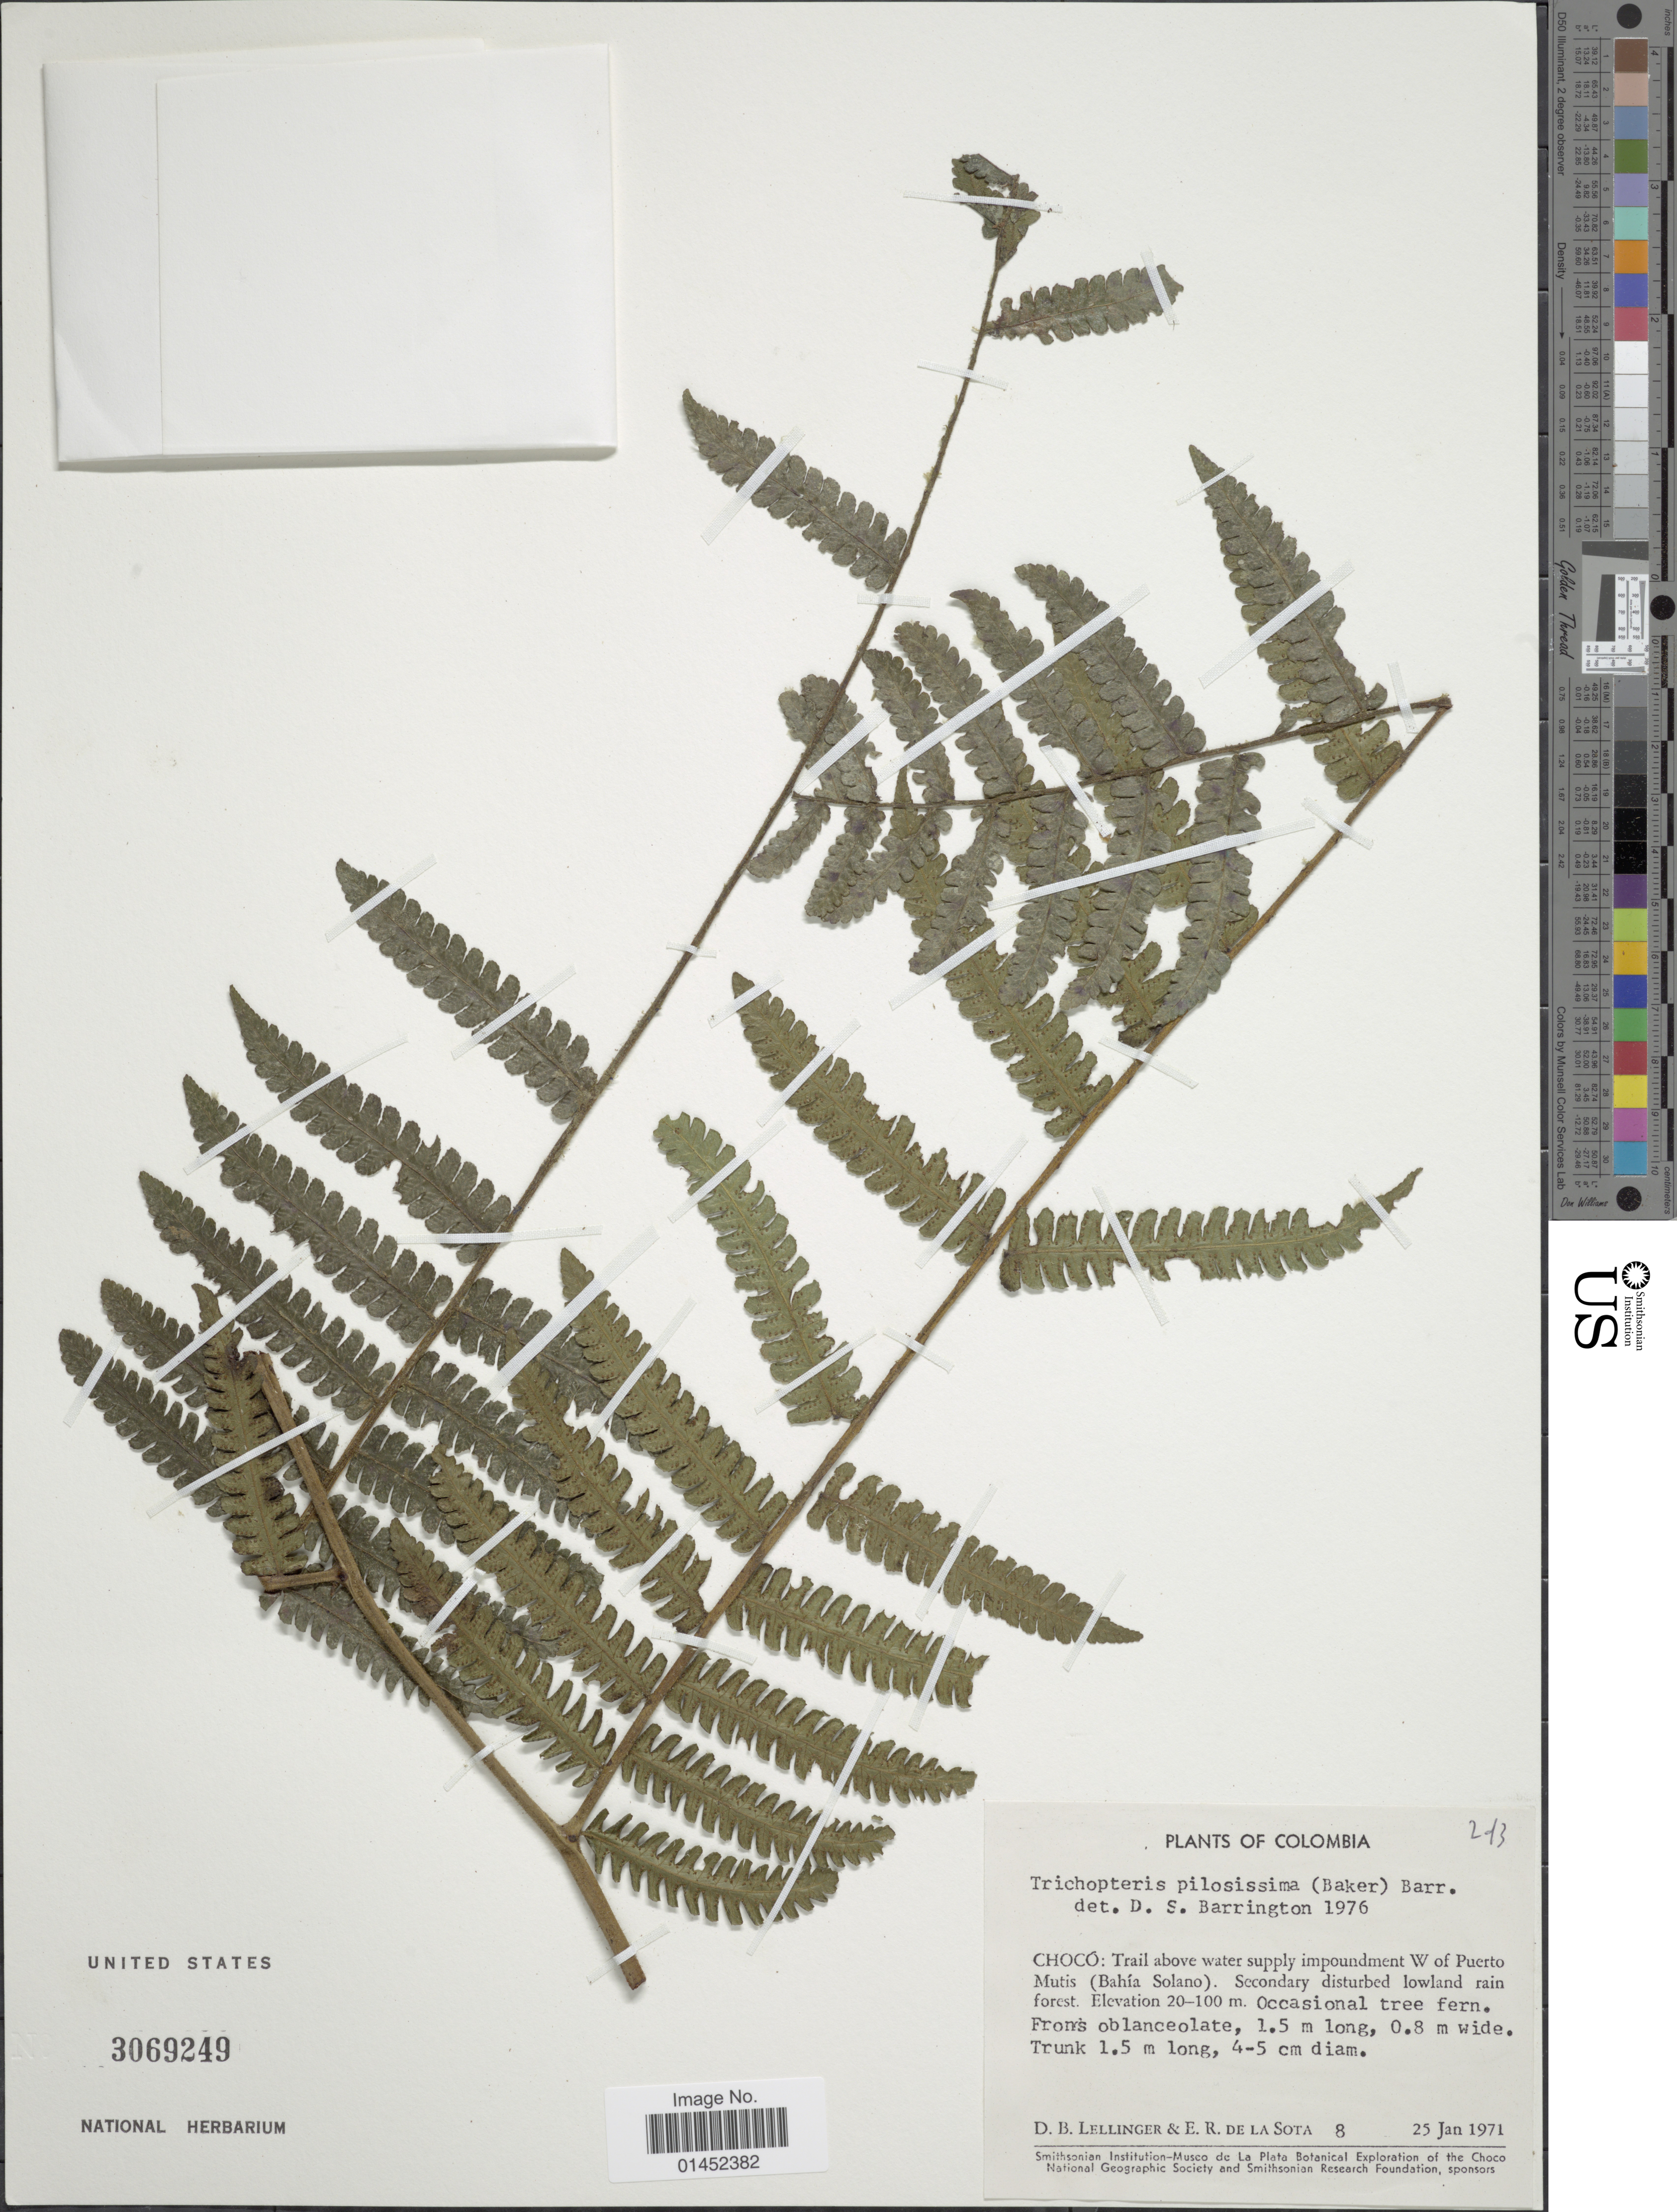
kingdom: Plantae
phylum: Tracheophyta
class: Polypodiopsida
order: Cyatheales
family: Cyatheaceae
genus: Cyathea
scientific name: Cyathea pilosissima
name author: (Baker) Domin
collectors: D. B. Lellinger & E. R. de la Sota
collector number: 8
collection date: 1971-01-25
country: Colombia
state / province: Chocó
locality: Trail above water supply impoundment W of Puerto Mutis (Bahía Solnao)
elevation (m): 20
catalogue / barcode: US 3069249